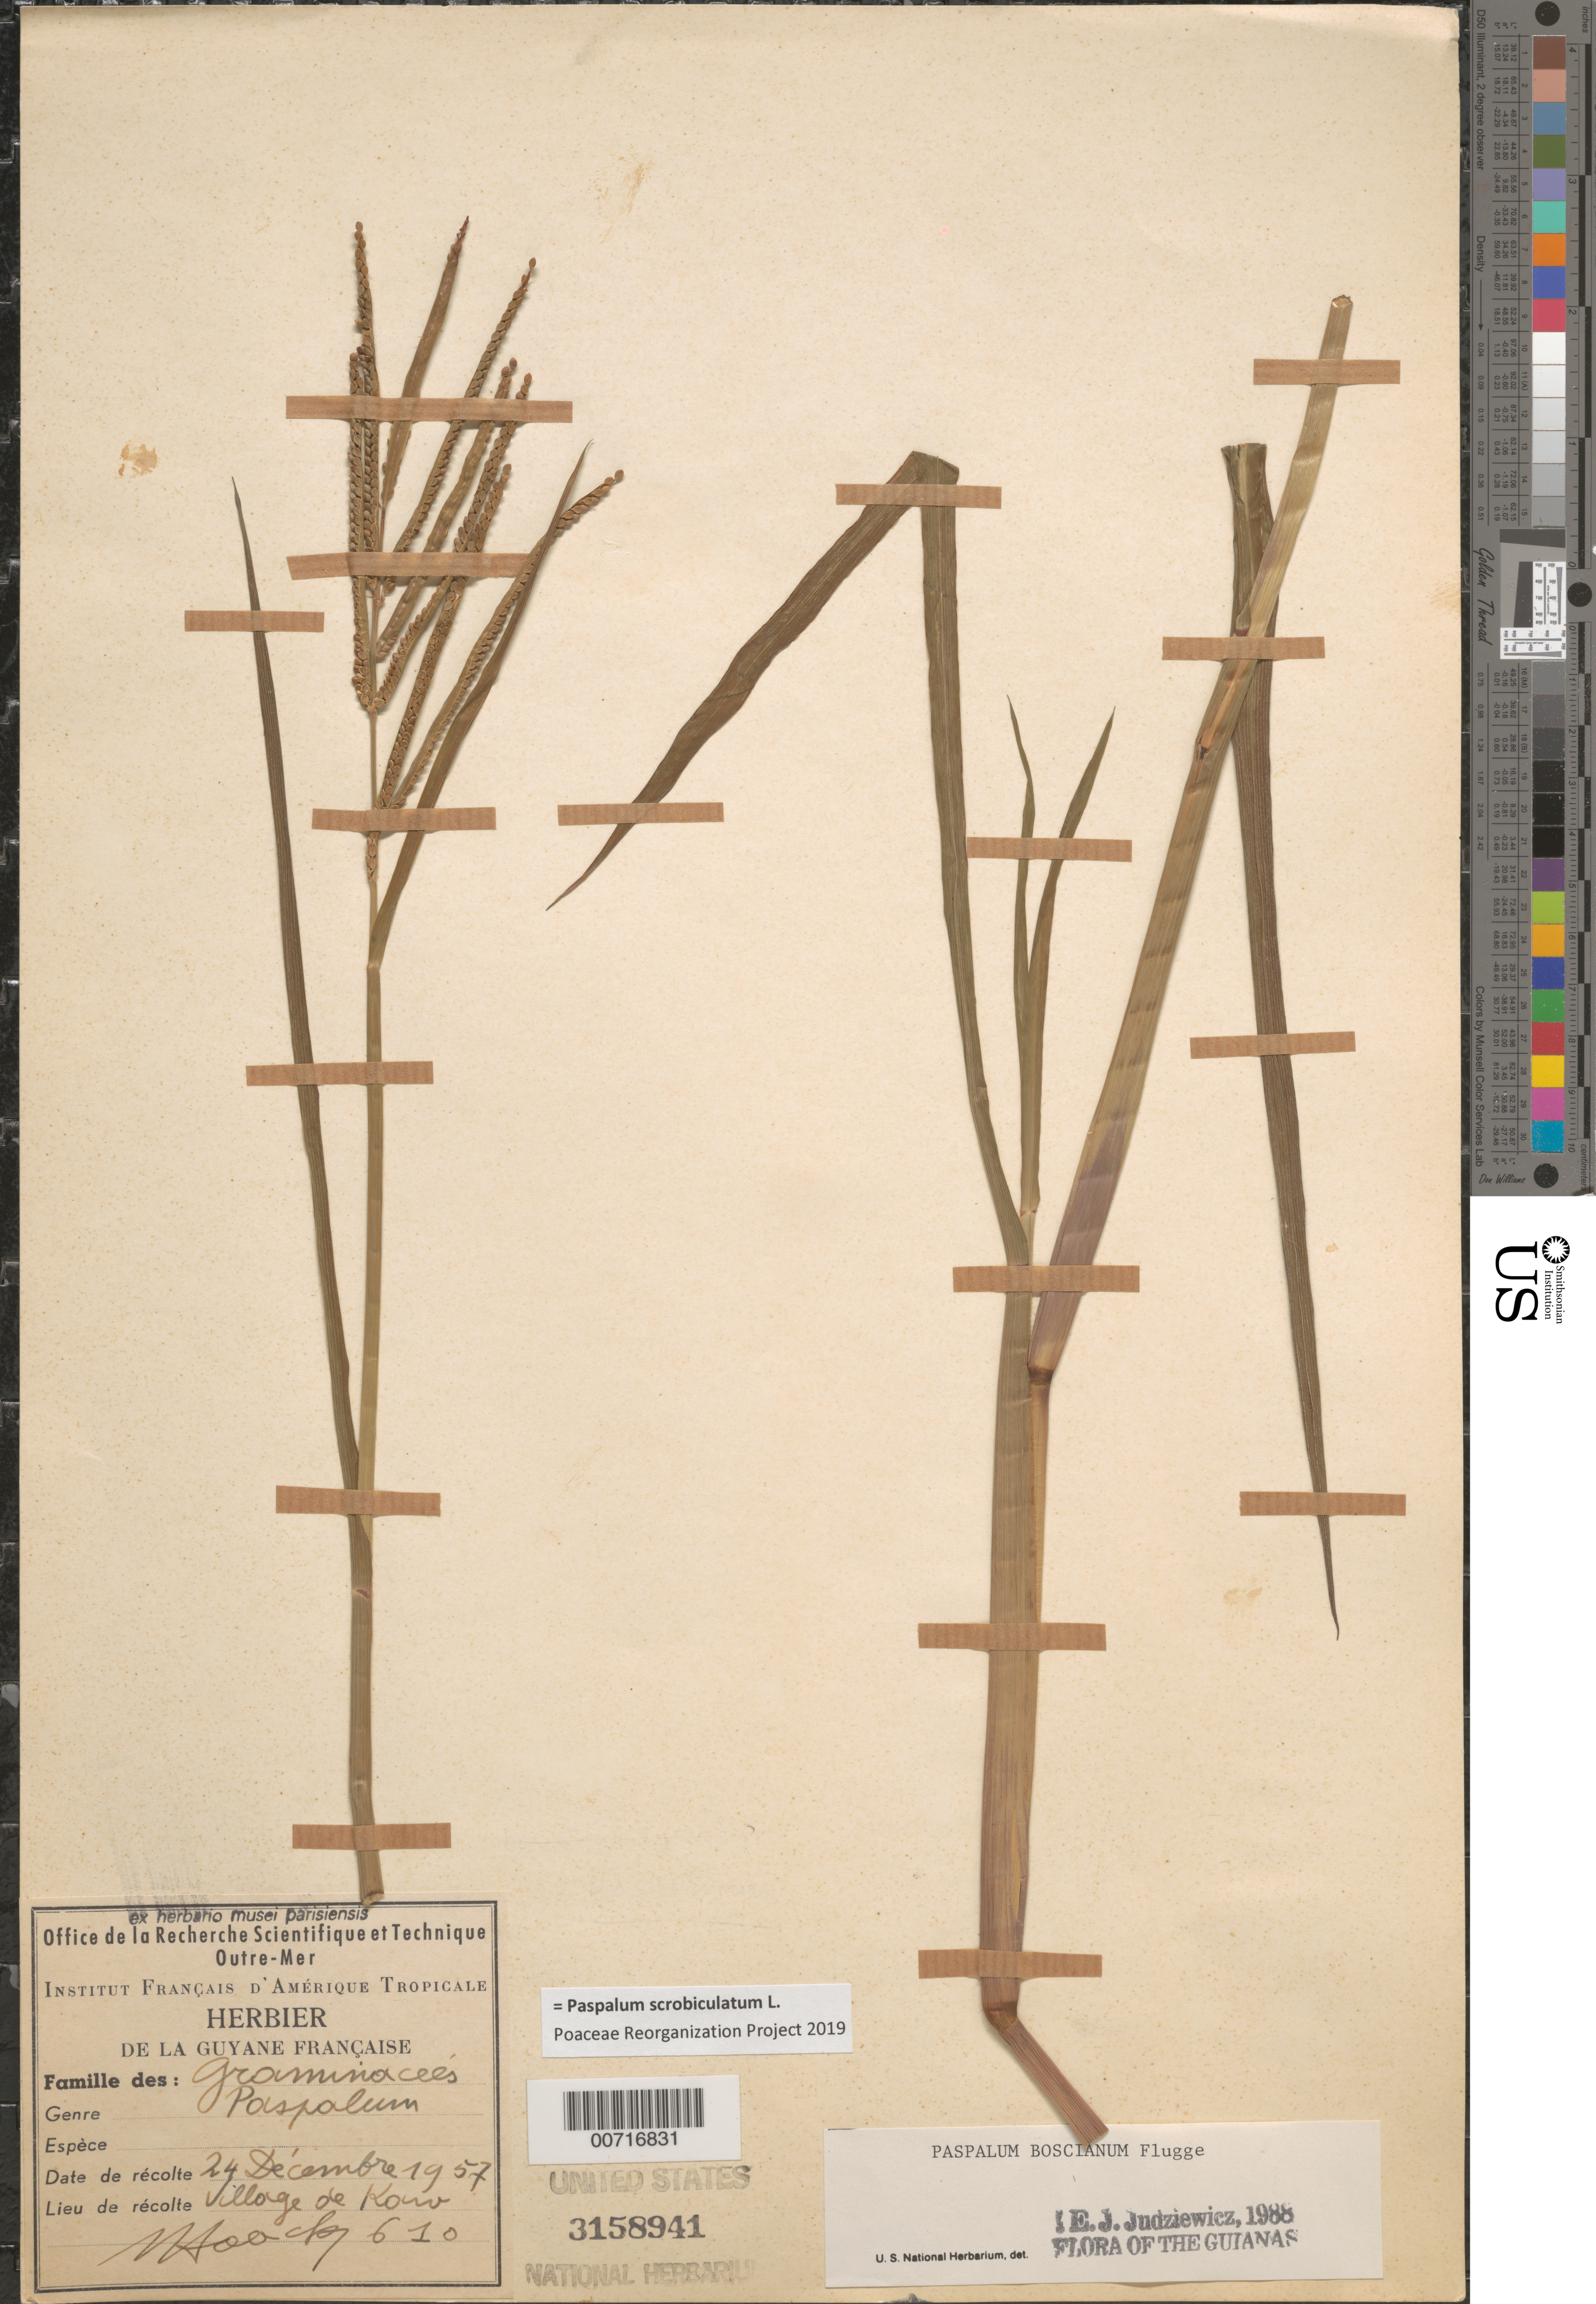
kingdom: Plantae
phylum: Tracheophyta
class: Liliopsida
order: Poales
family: Poaceae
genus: Paspalum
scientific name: Paspalum scrobiculatum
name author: L.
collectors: J. Hoock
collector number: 610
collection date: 1957-12-24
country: French Guiana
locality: Guyane Française. Village de Kouro.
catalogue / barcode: US 3158941